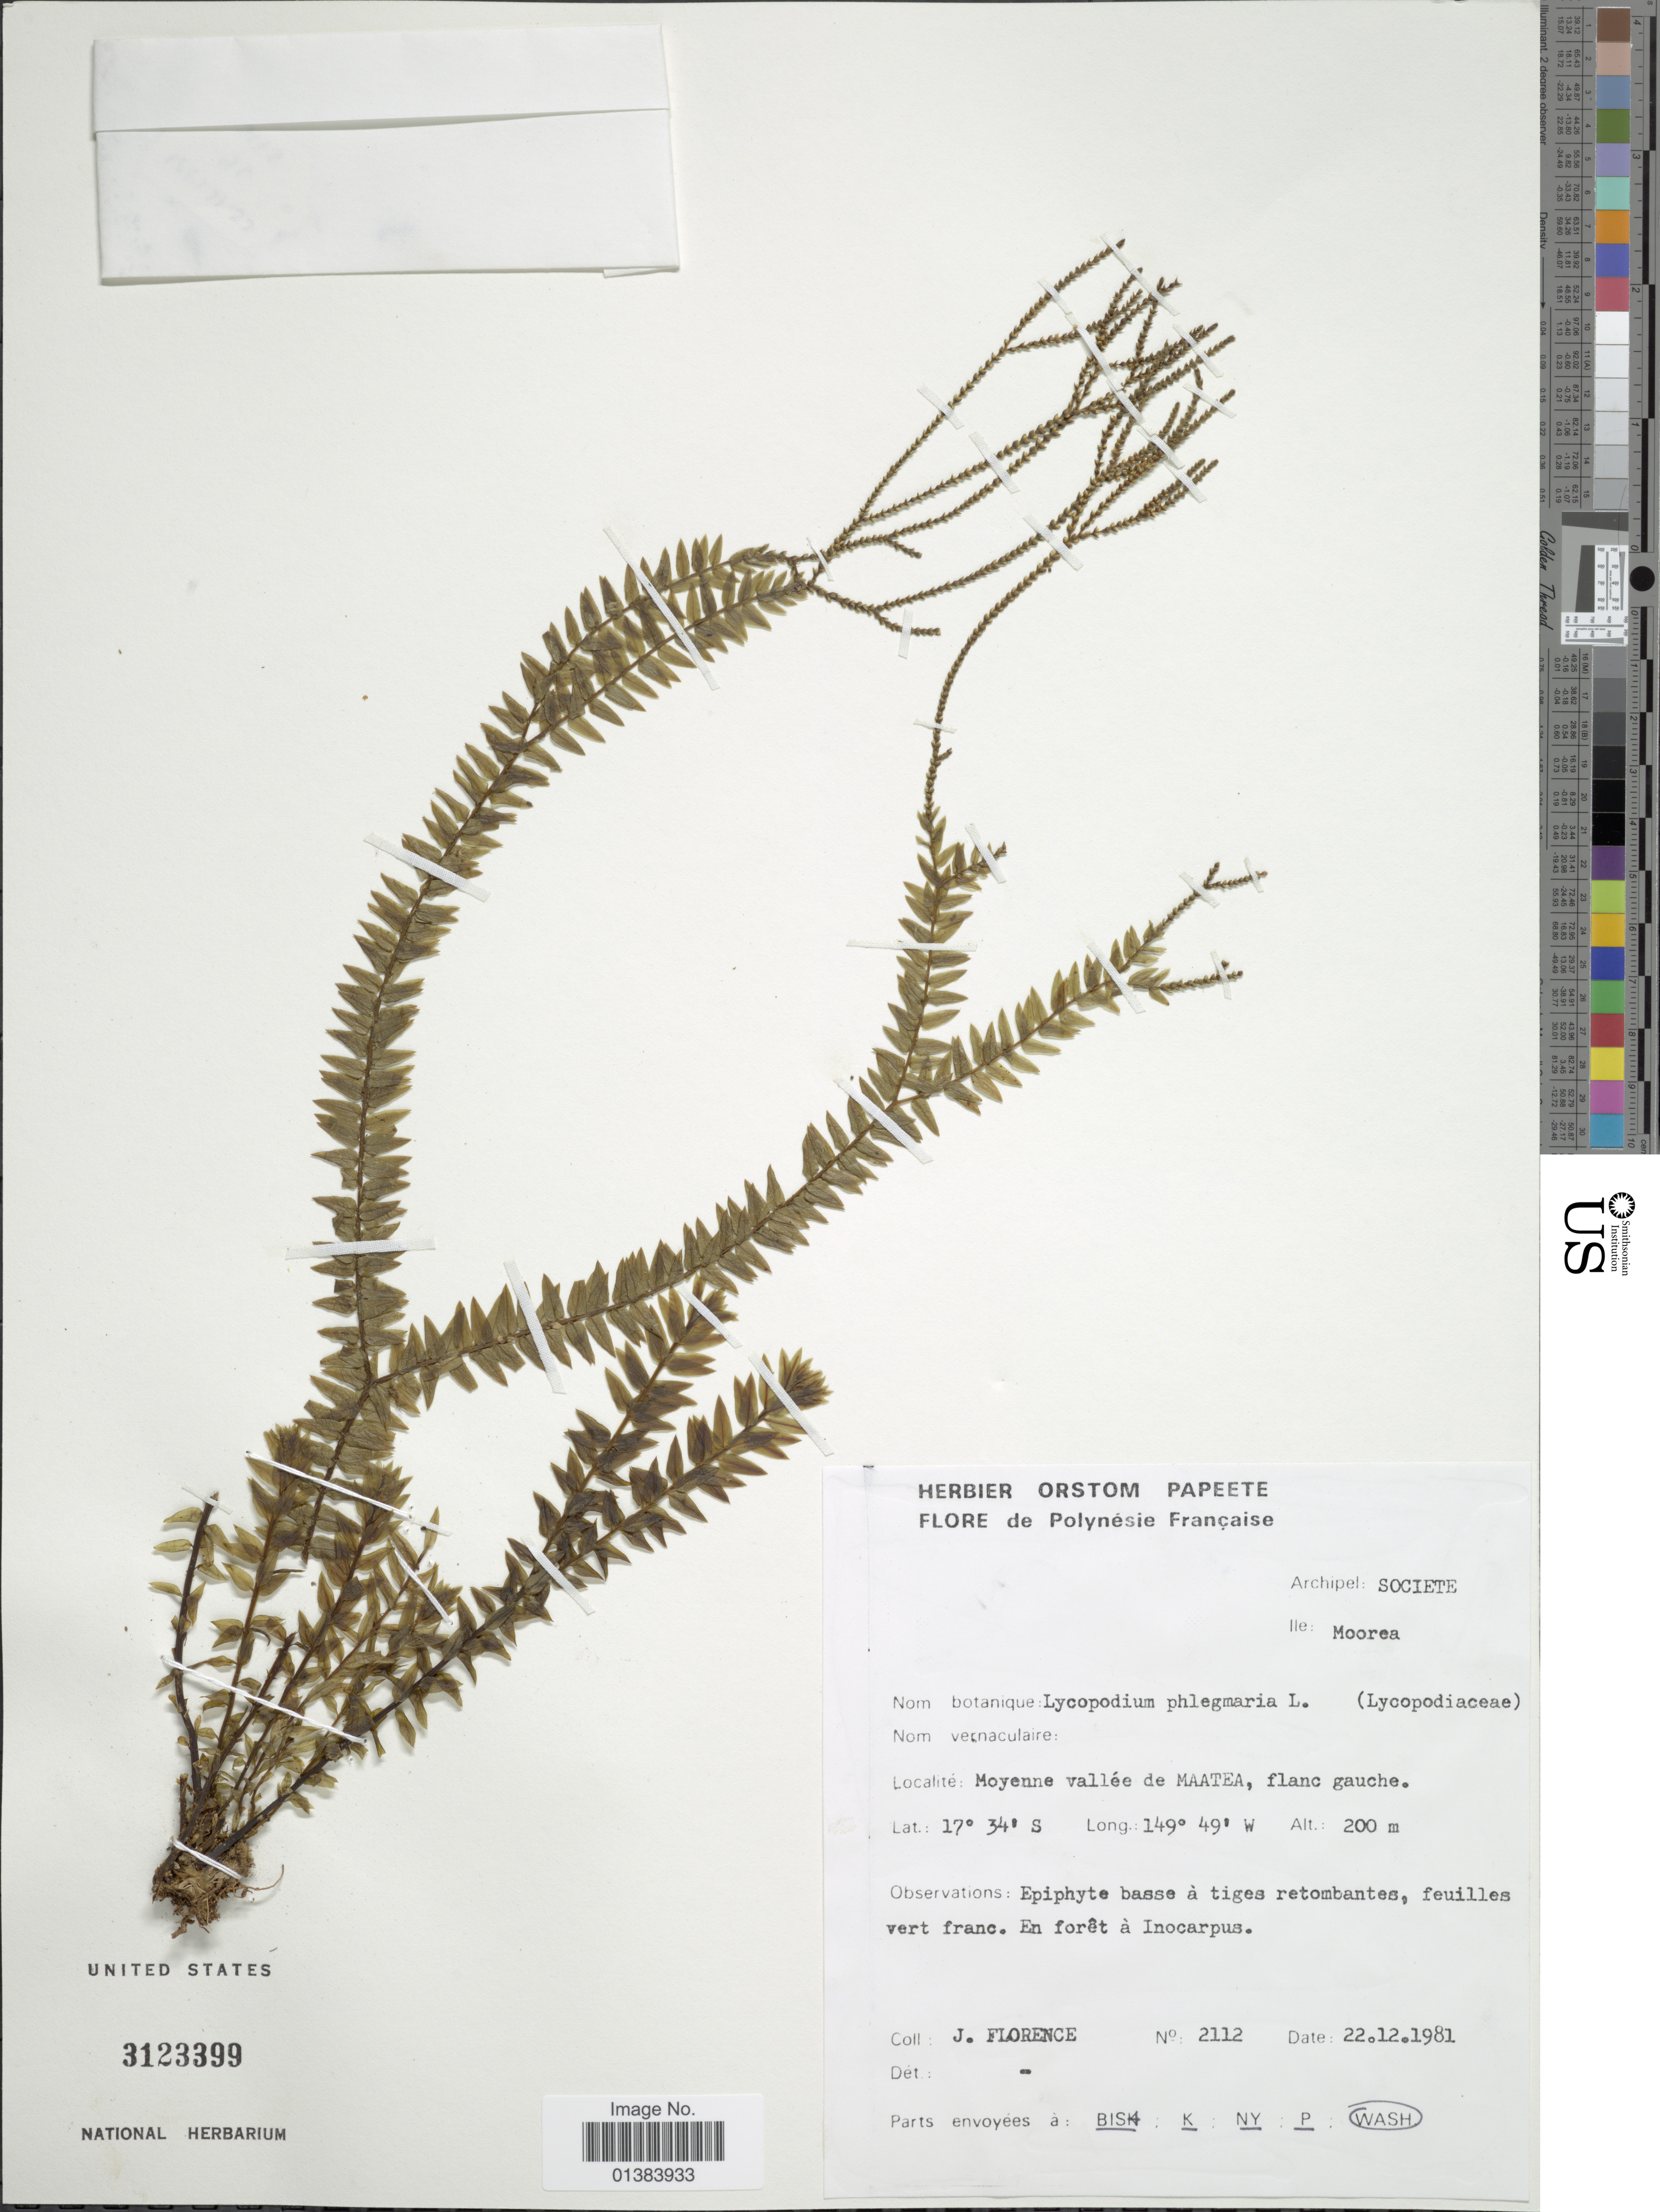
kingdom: Plantae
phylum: Tracheophyta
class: Lycopodiopsida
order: Lycopodiales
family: Lycopodiaceae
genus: Phlegmariurus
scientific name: Phlegmariurus australis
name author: (Willd.) A. R. Field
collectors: J. Florence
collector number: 2112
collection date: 1981-12-22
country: French Polynesia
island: Moorea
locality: Archipel: Societe. Ile: Moorea, Moyenne vallée de Maatea, flanc gauche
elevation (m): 200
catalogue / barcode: US 3123399